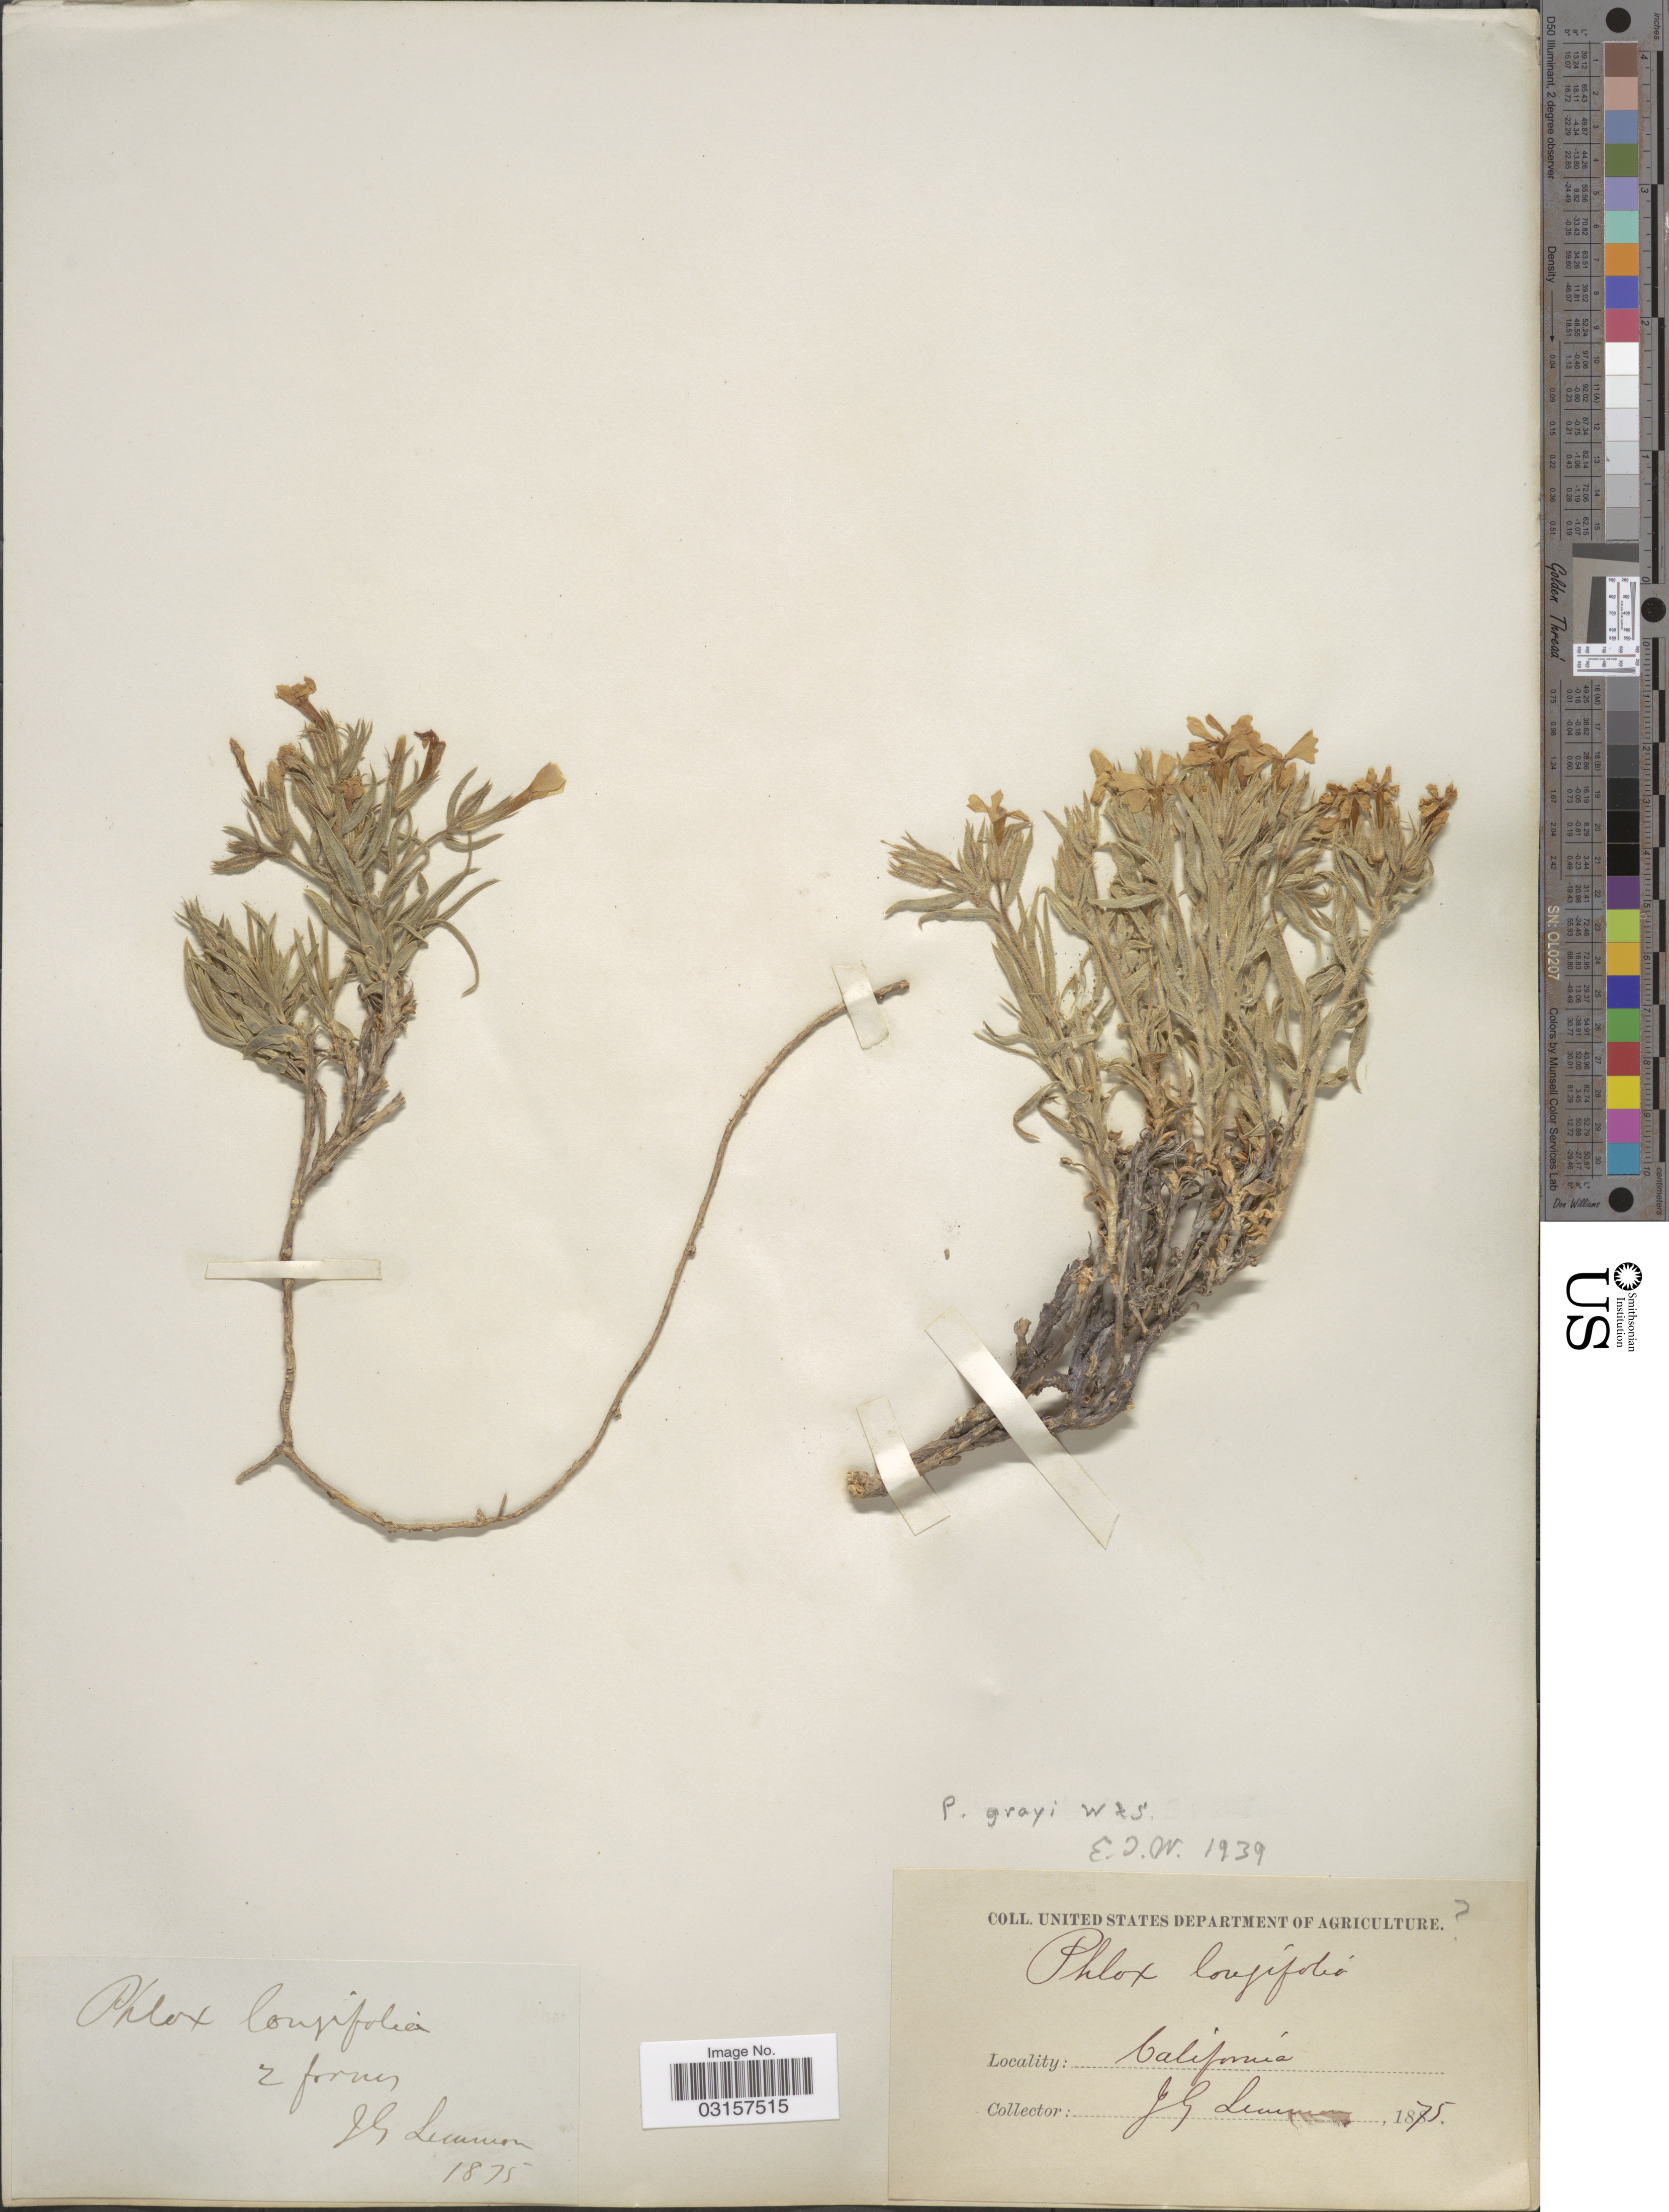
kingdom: Plantae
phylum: Tracheophyta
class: Magnoliopsida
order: Ericales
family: Polemoniaceae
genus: Phlox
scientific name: Phlox stansburyi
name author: (Torr.) A. Heller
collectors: J. Lemmon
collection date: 1875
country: United States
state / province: California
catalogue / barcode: US 103204